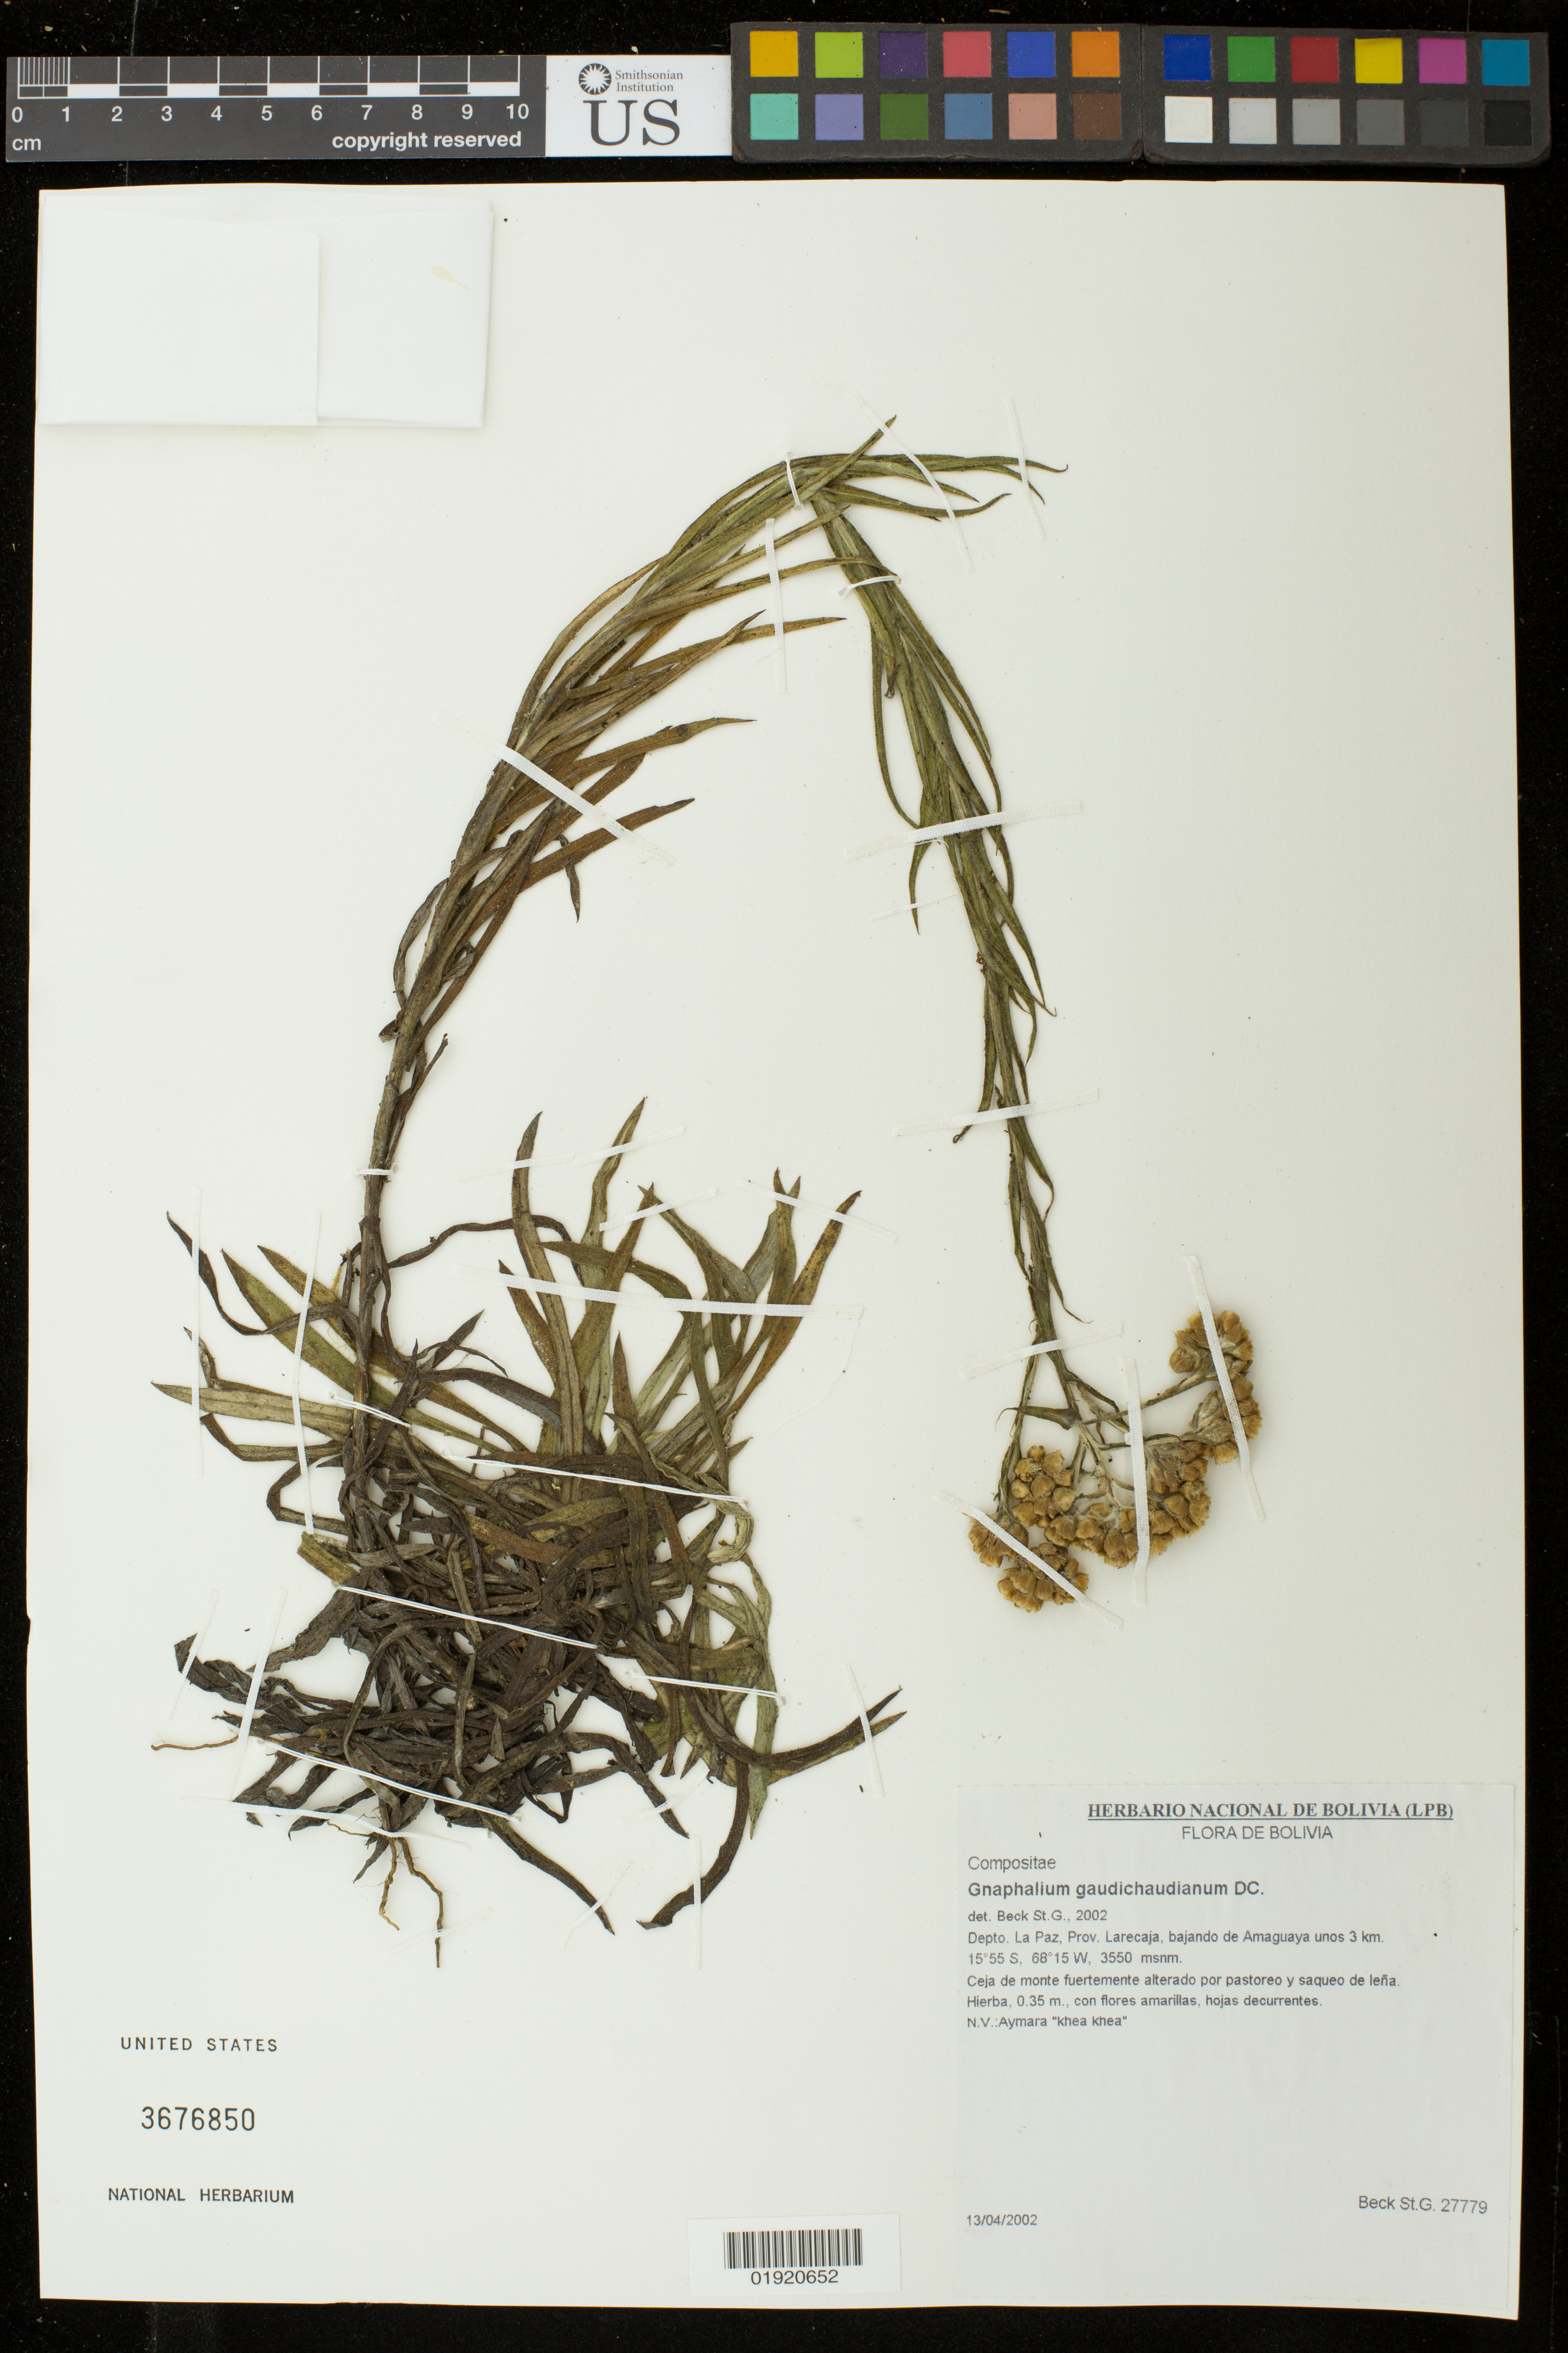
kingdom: Plantae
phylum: Tracheophyta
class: Magnoliopsida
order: Asterales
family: Asteraceae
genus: Gnaphalium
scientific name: Gnaphalium gaudichaudianum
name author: DC.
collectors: S. Beck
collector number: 27779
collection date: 2002-04-13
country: Bolivia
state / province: La Paz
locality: Depto. La Paz, Prov. Larecaja, bajando de Amaguaya unos 3 km.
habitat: Ceja de monte fuertemente alterado por pastoreo y saqueo de lena.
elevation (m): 3550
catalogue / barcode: US 3676850